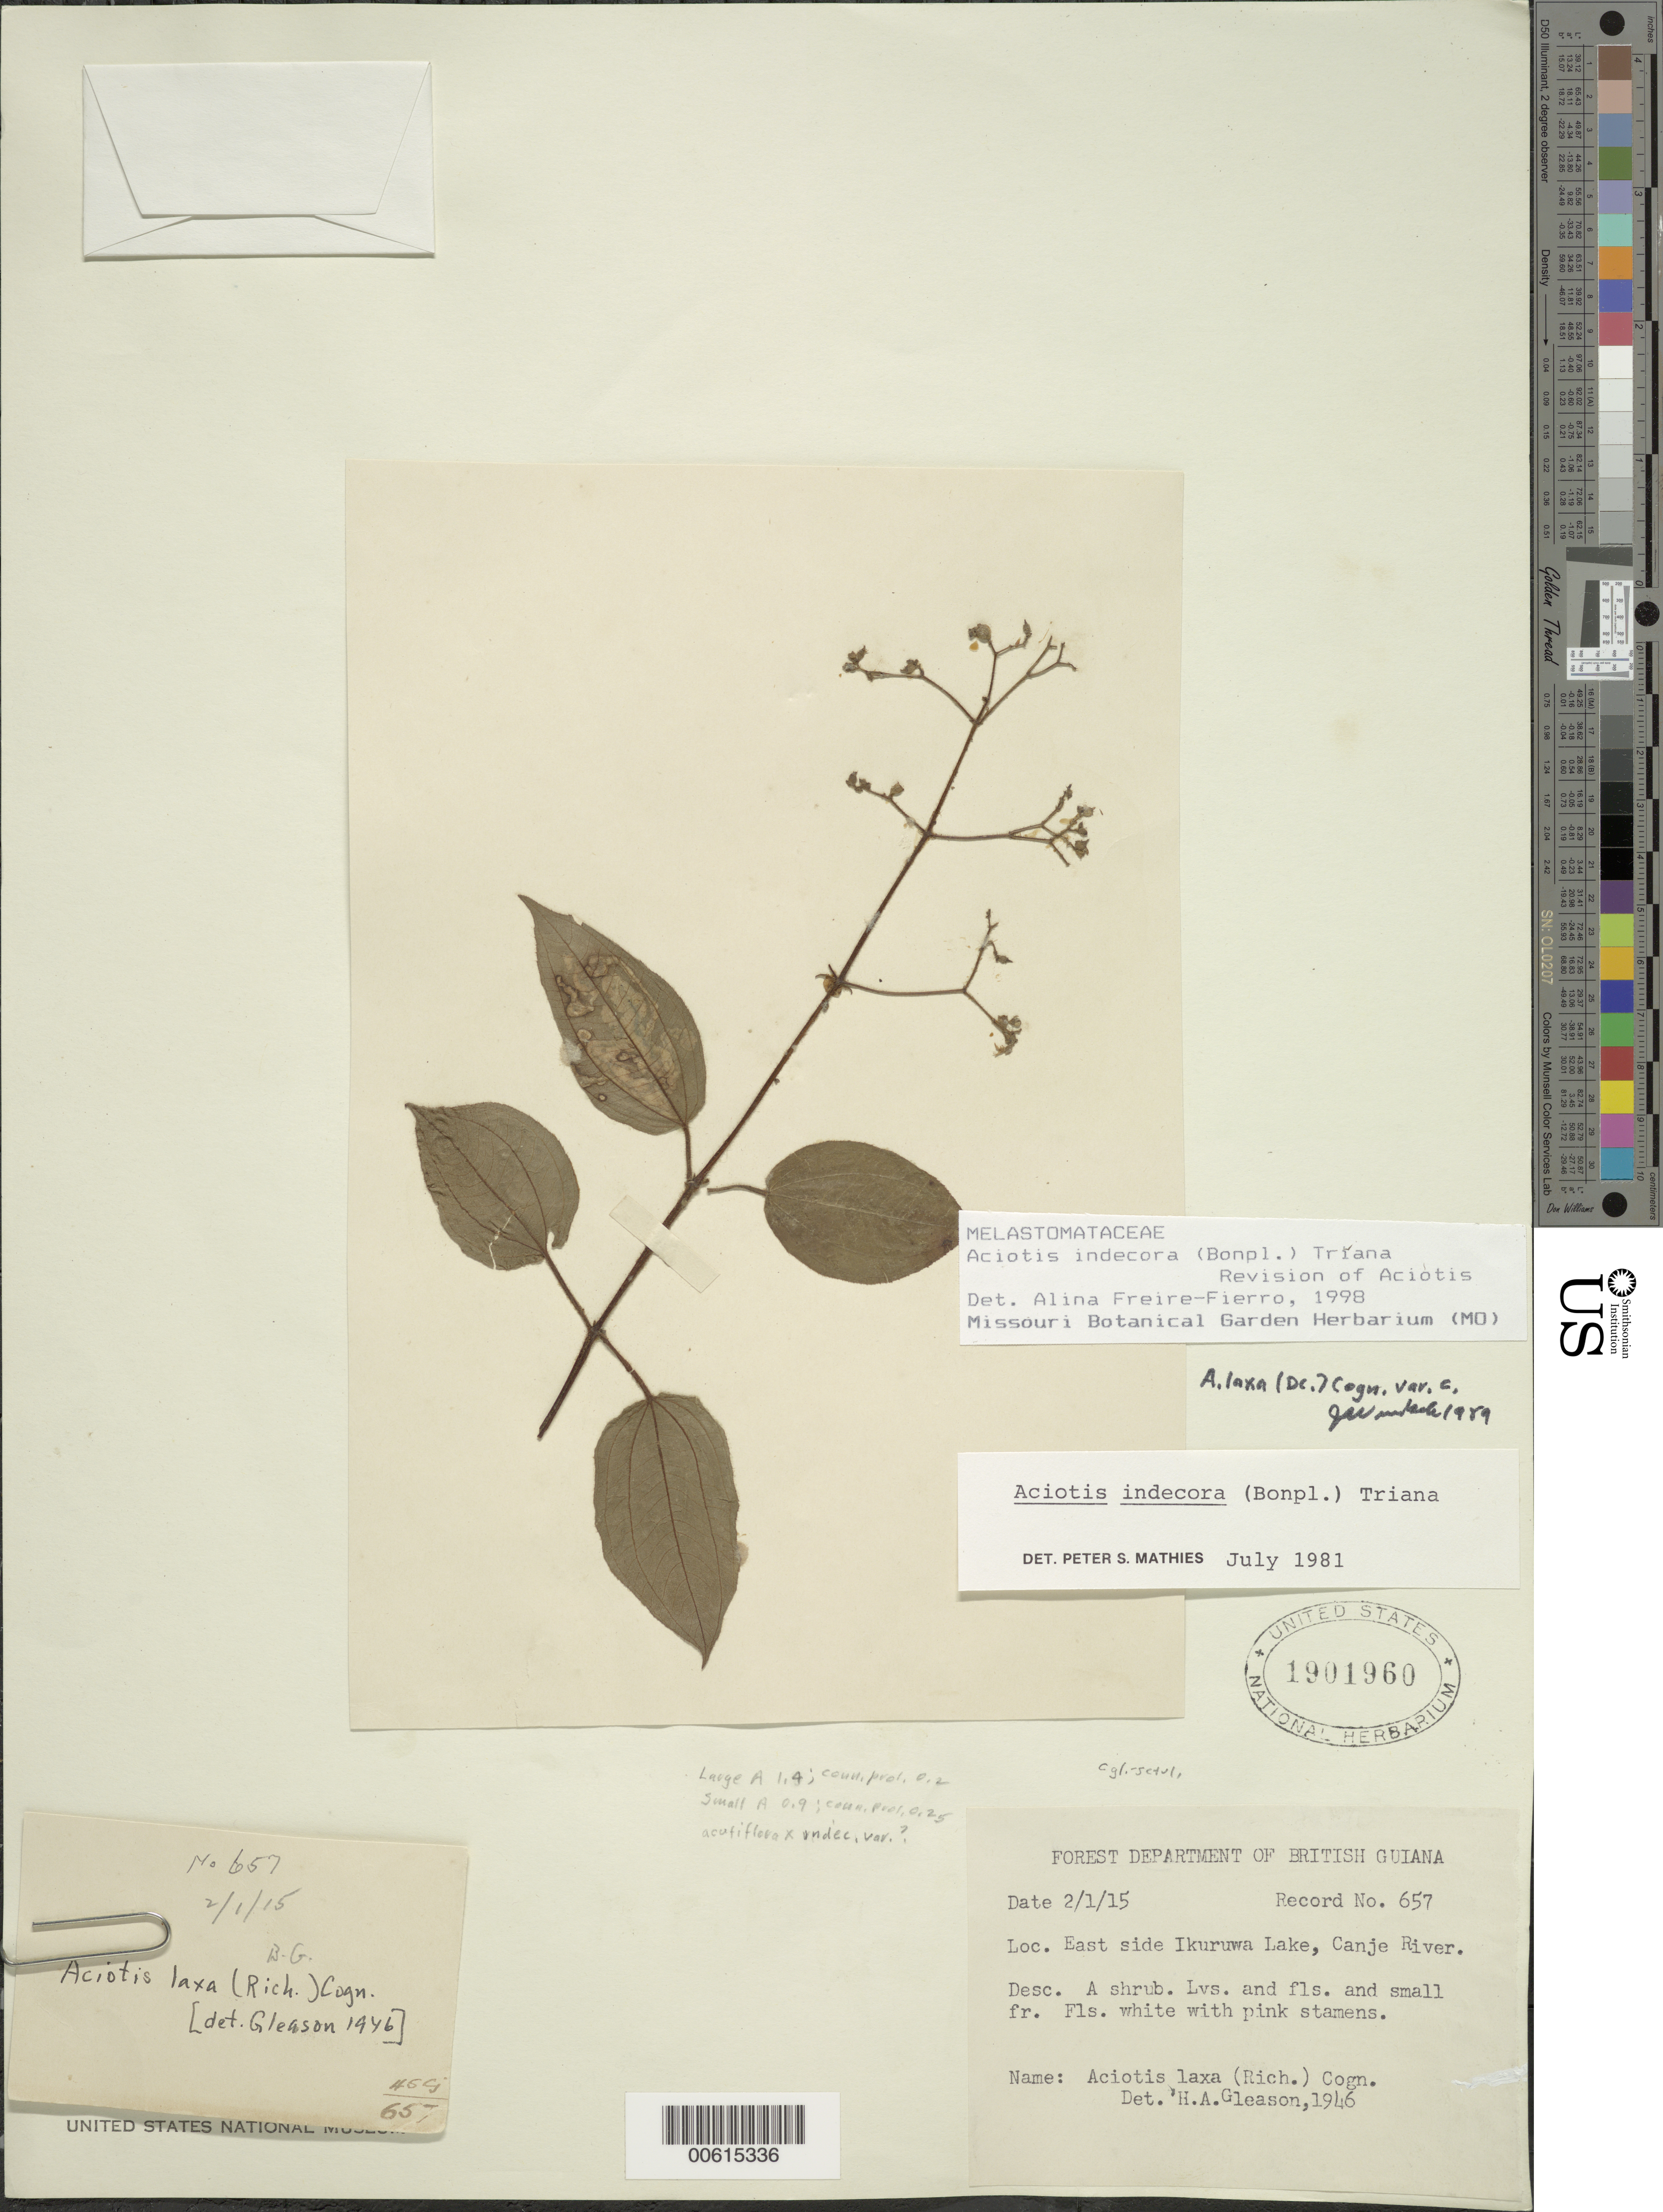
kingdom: Plantae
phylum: Tracheophyta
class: Magnoliopsida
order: Myrtales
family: Melastomataceae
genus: Aciotis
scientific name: Aciotis indecora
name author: (Bonpl.) Triana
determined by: Freire-Fierro, A.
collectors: Forest Dept. B. G. & British Guiana Forestry Dept.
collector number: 657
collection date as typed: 2-Jan-15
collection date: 1915-01-02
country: Guyana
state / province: E. Berbice-Corentyne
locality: Ikuruwa Lake, Canje R.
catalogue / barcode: US 1901960